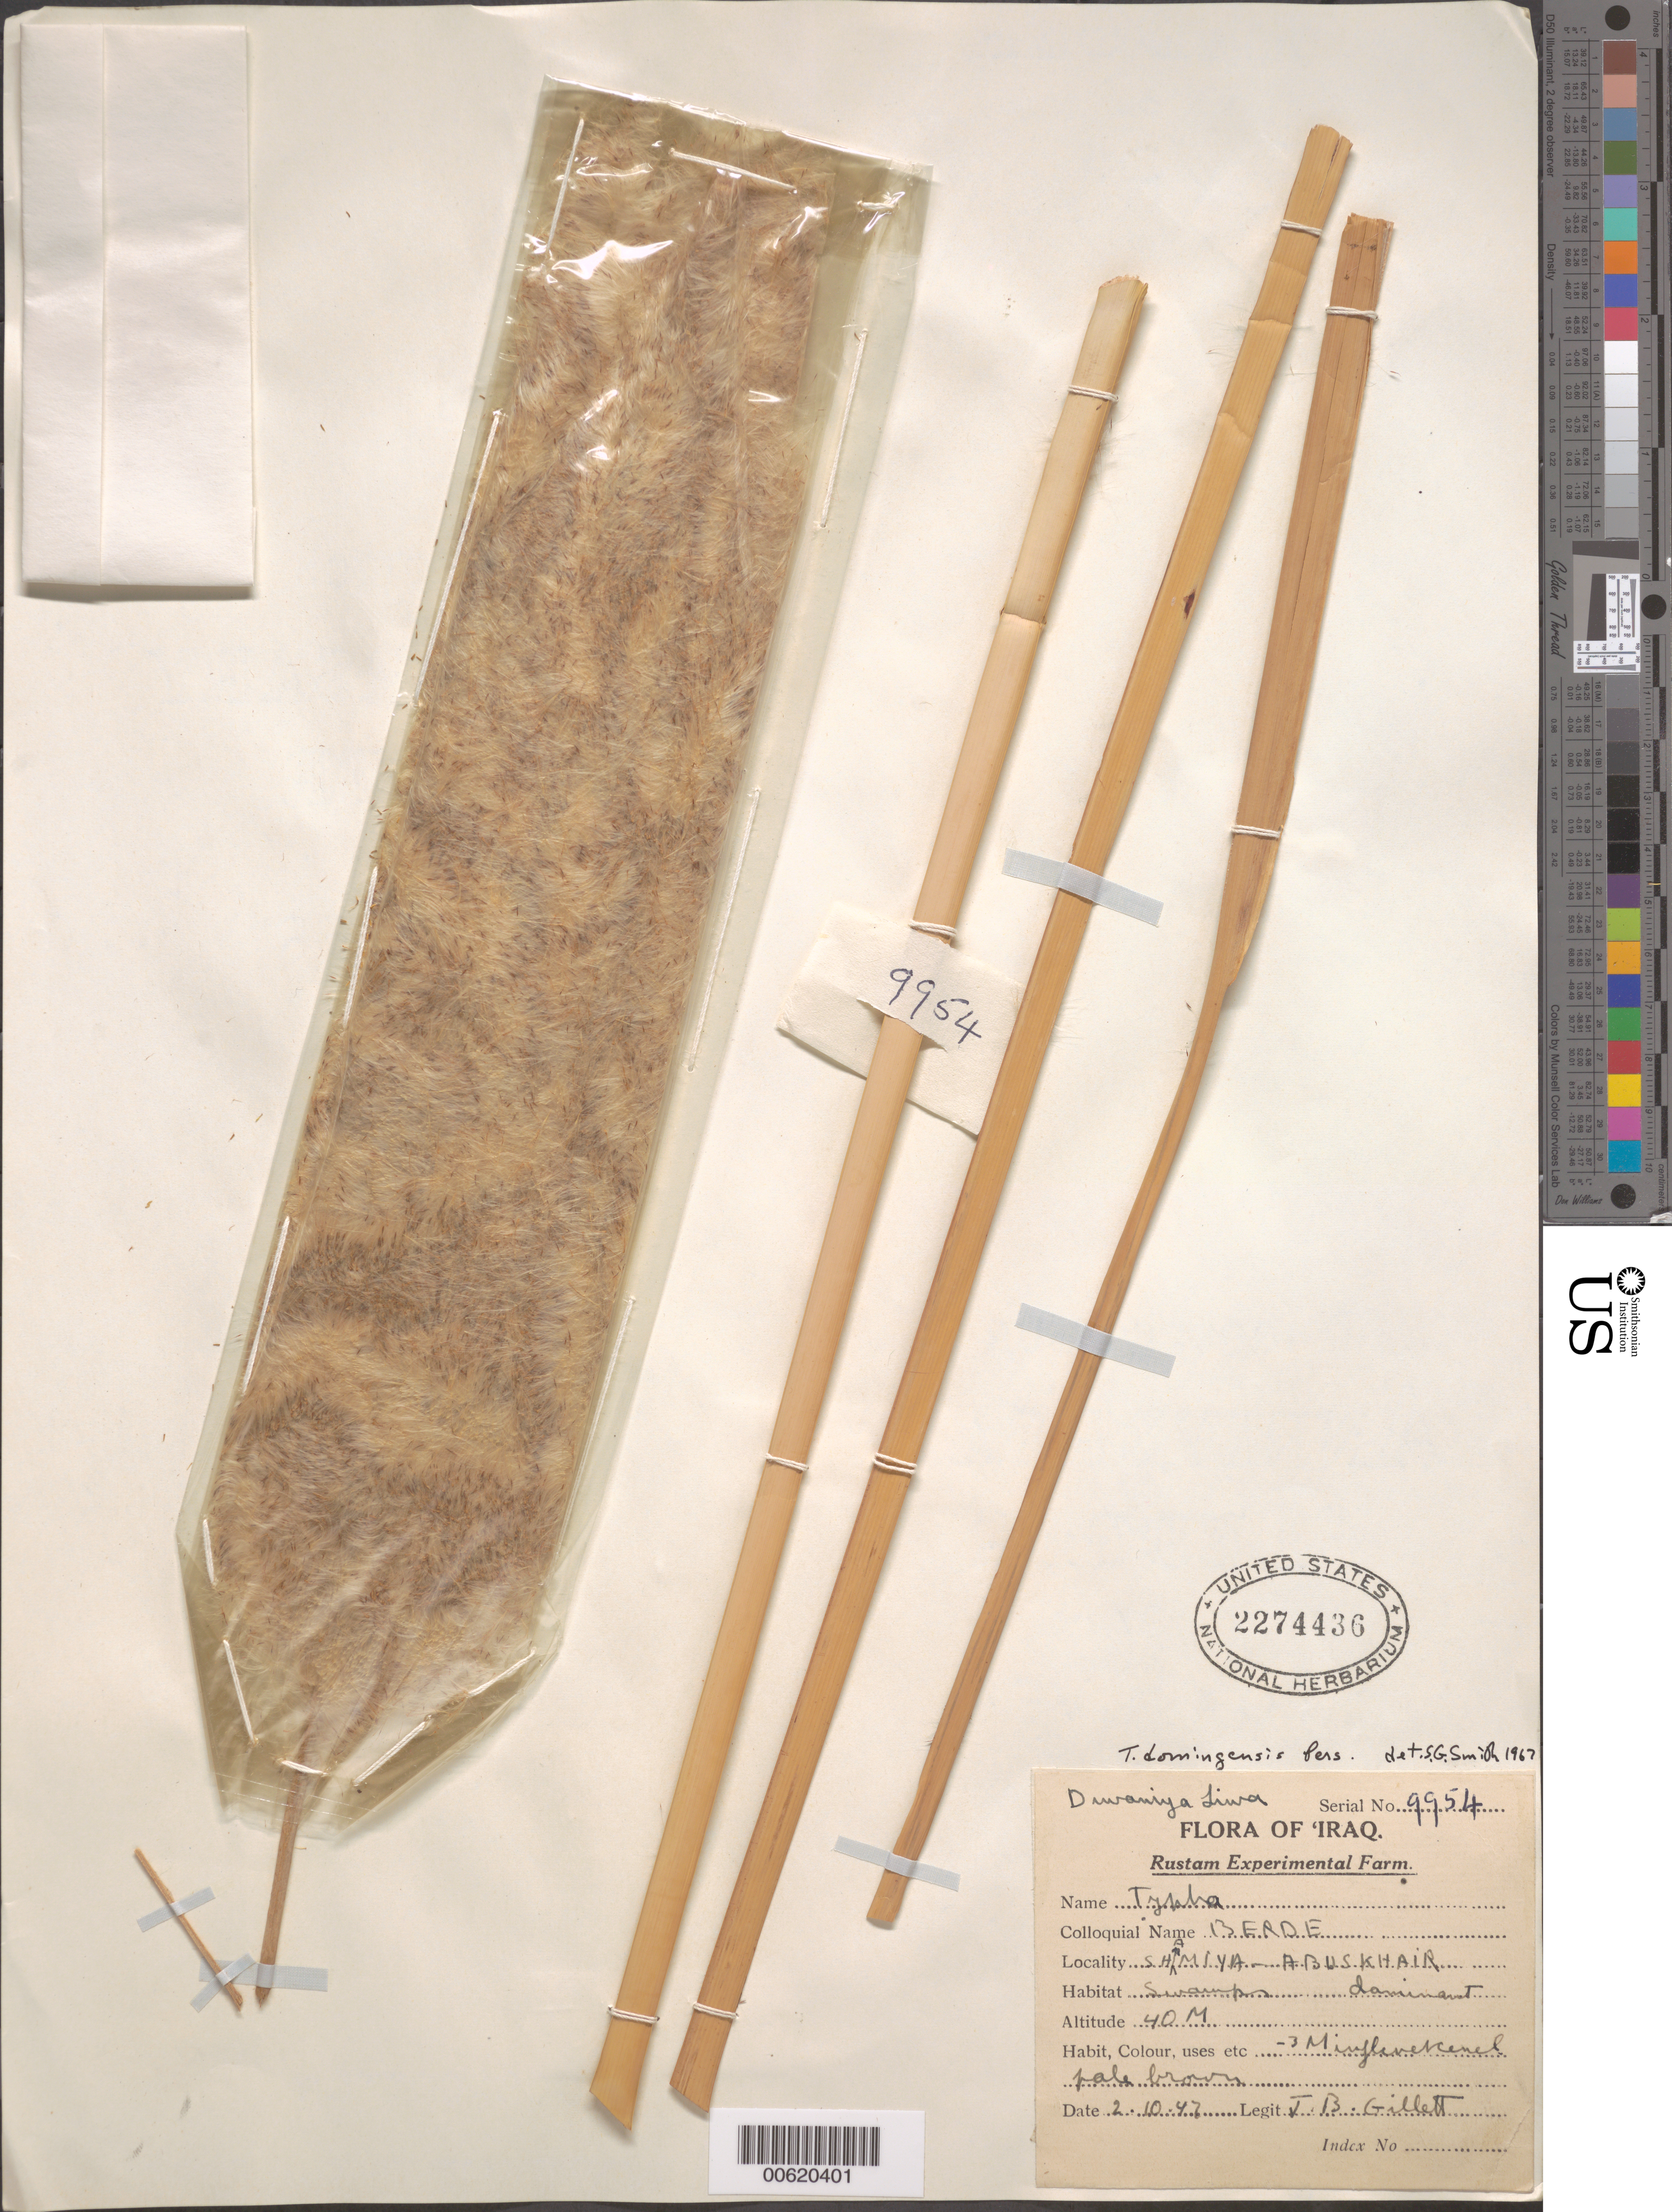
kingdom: Plantae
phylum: Tracheophyta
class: Liliopsida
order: Poales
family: Typhaceae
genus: Typha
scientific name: Typha domingensis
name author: Pers.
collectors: J. B. Gillett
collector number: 9954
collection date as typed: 02 Oct 1947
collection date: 1947-10-02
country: Iraq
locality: Shamisya-Abuskhair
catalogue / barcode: US 2274436